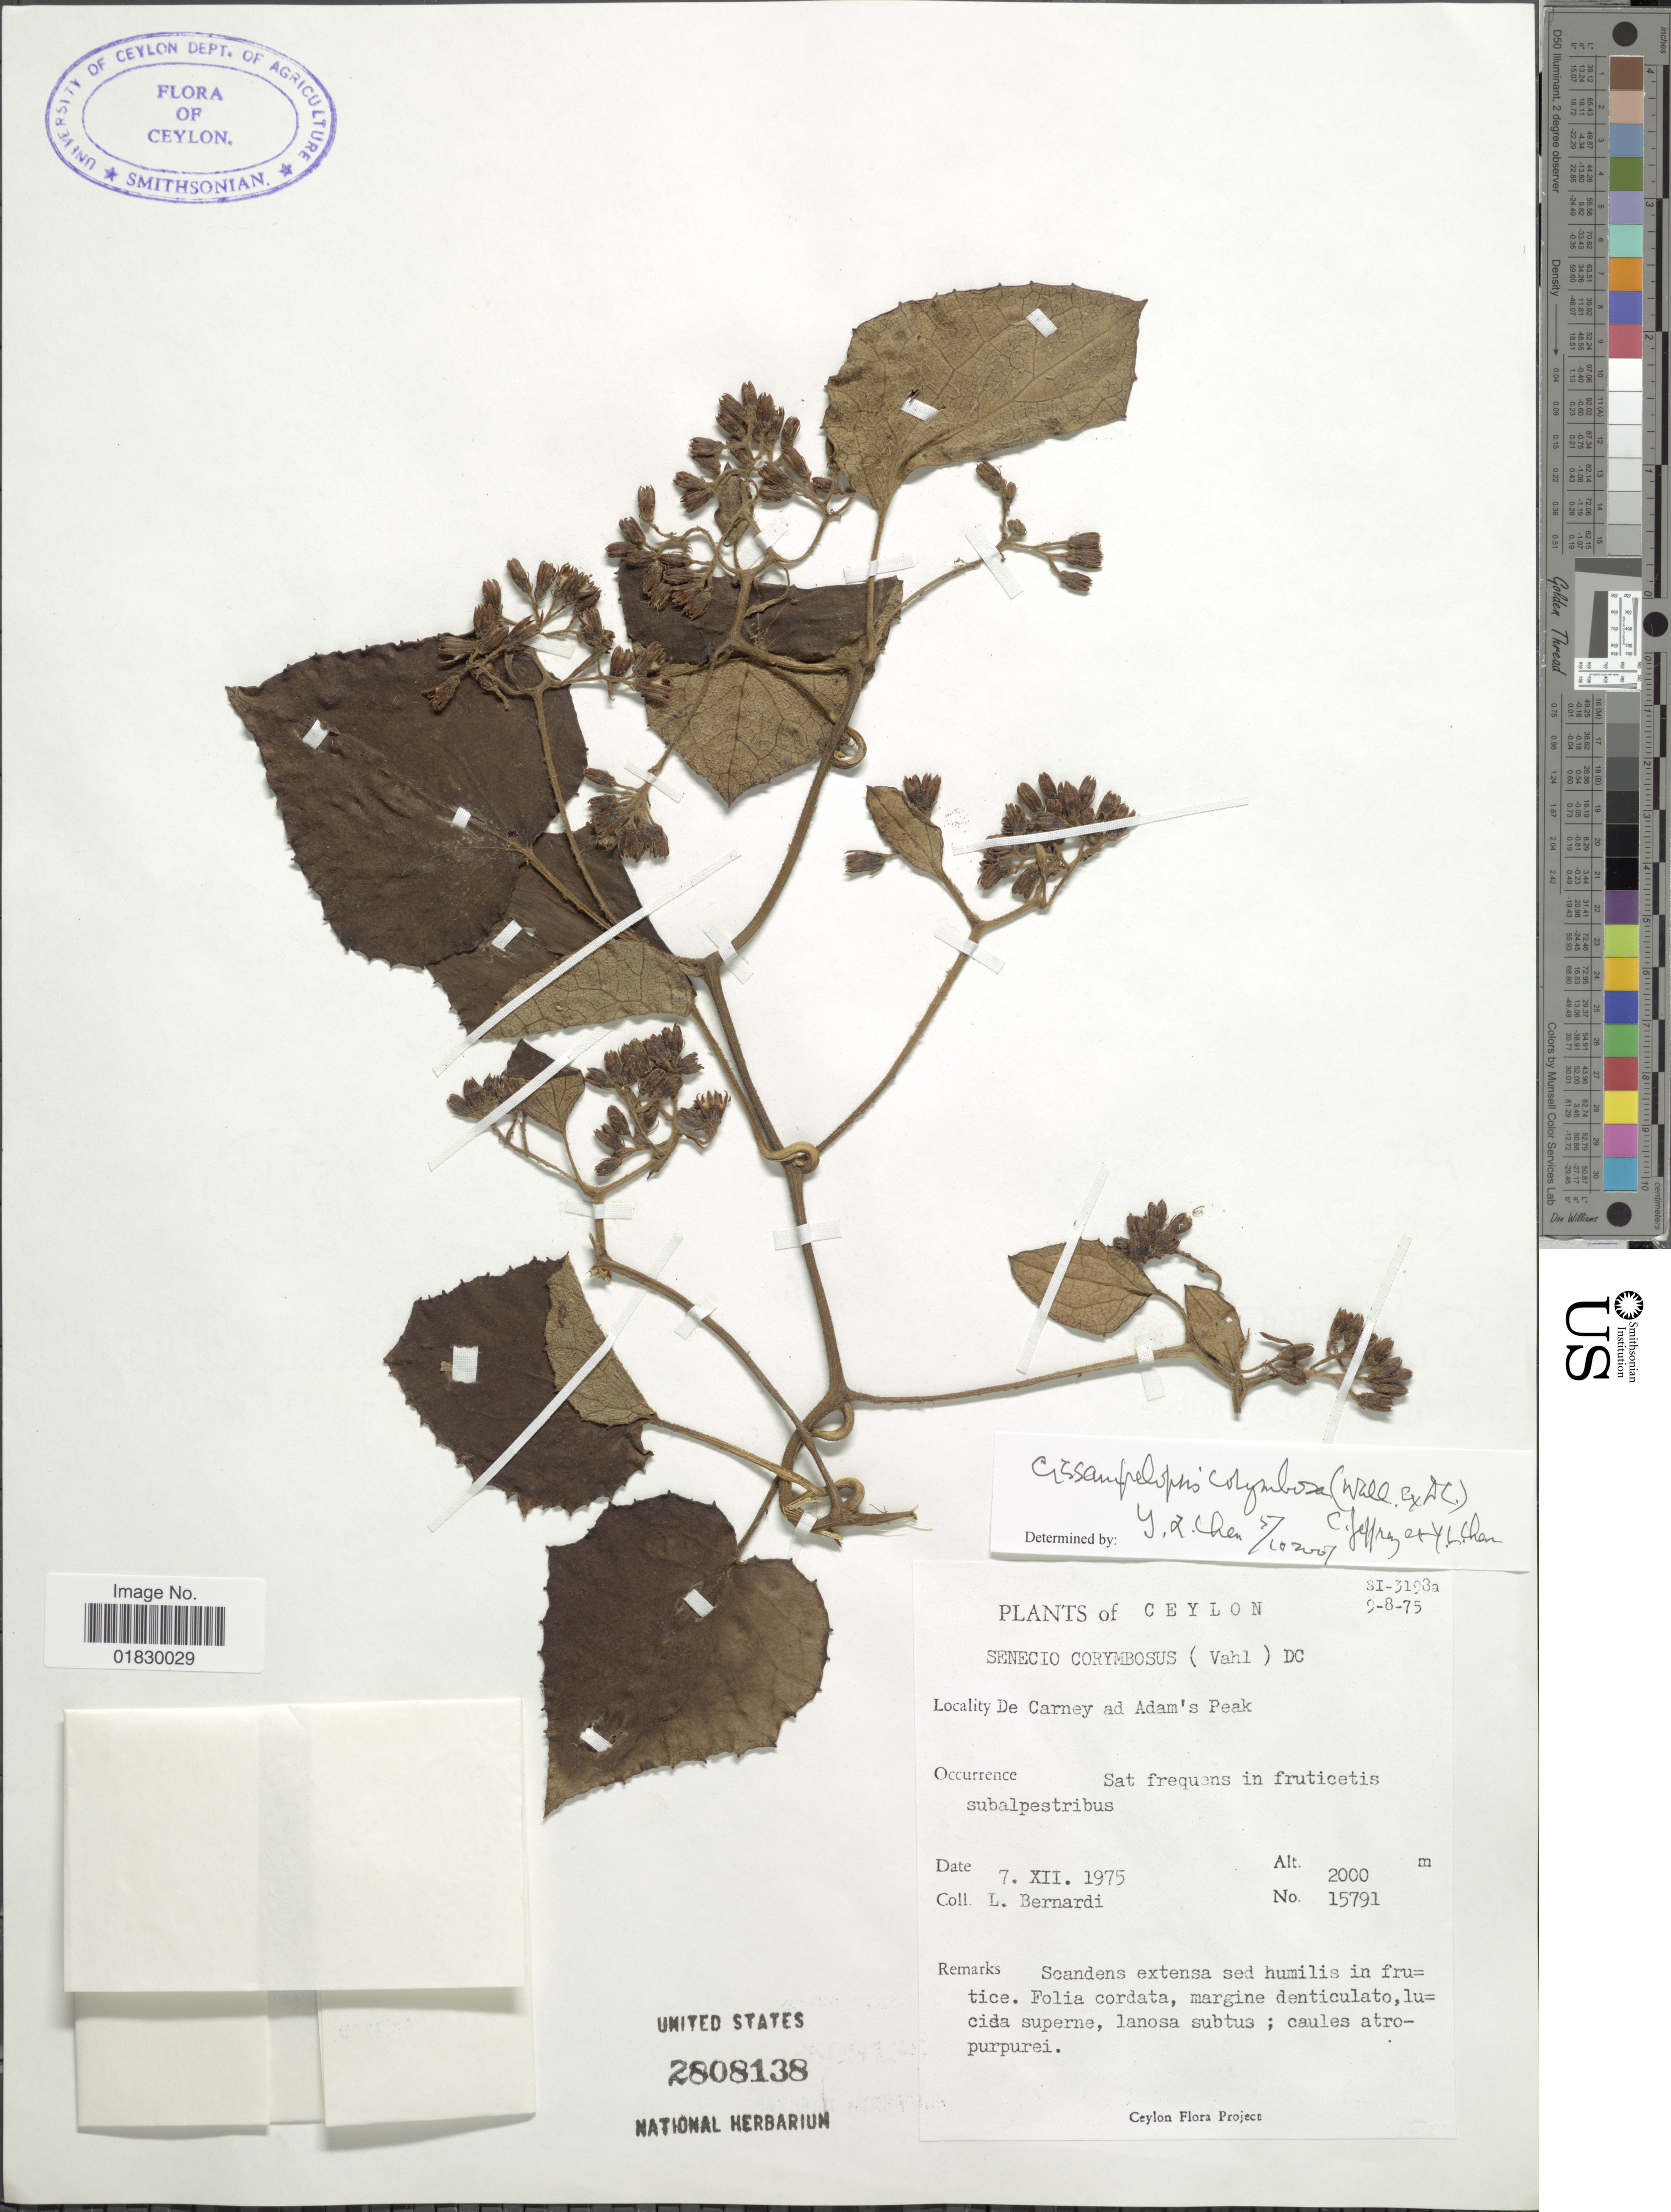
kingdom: Plantae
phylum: Tracheophyta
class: Magnoliopsida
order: Asterales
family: Asteraceae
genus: Cissampelopsis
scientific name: Cissampelopsis corymbosa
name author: (Wall. ex DC.) C. Jeffrey & Y.L. Chen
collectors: L. Bernardi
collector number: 15791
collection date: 1975-12-07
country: Sri Lanka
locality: Ceylon, De Carney ad Adam's Peak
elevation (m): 2000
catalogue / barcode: US 2808138